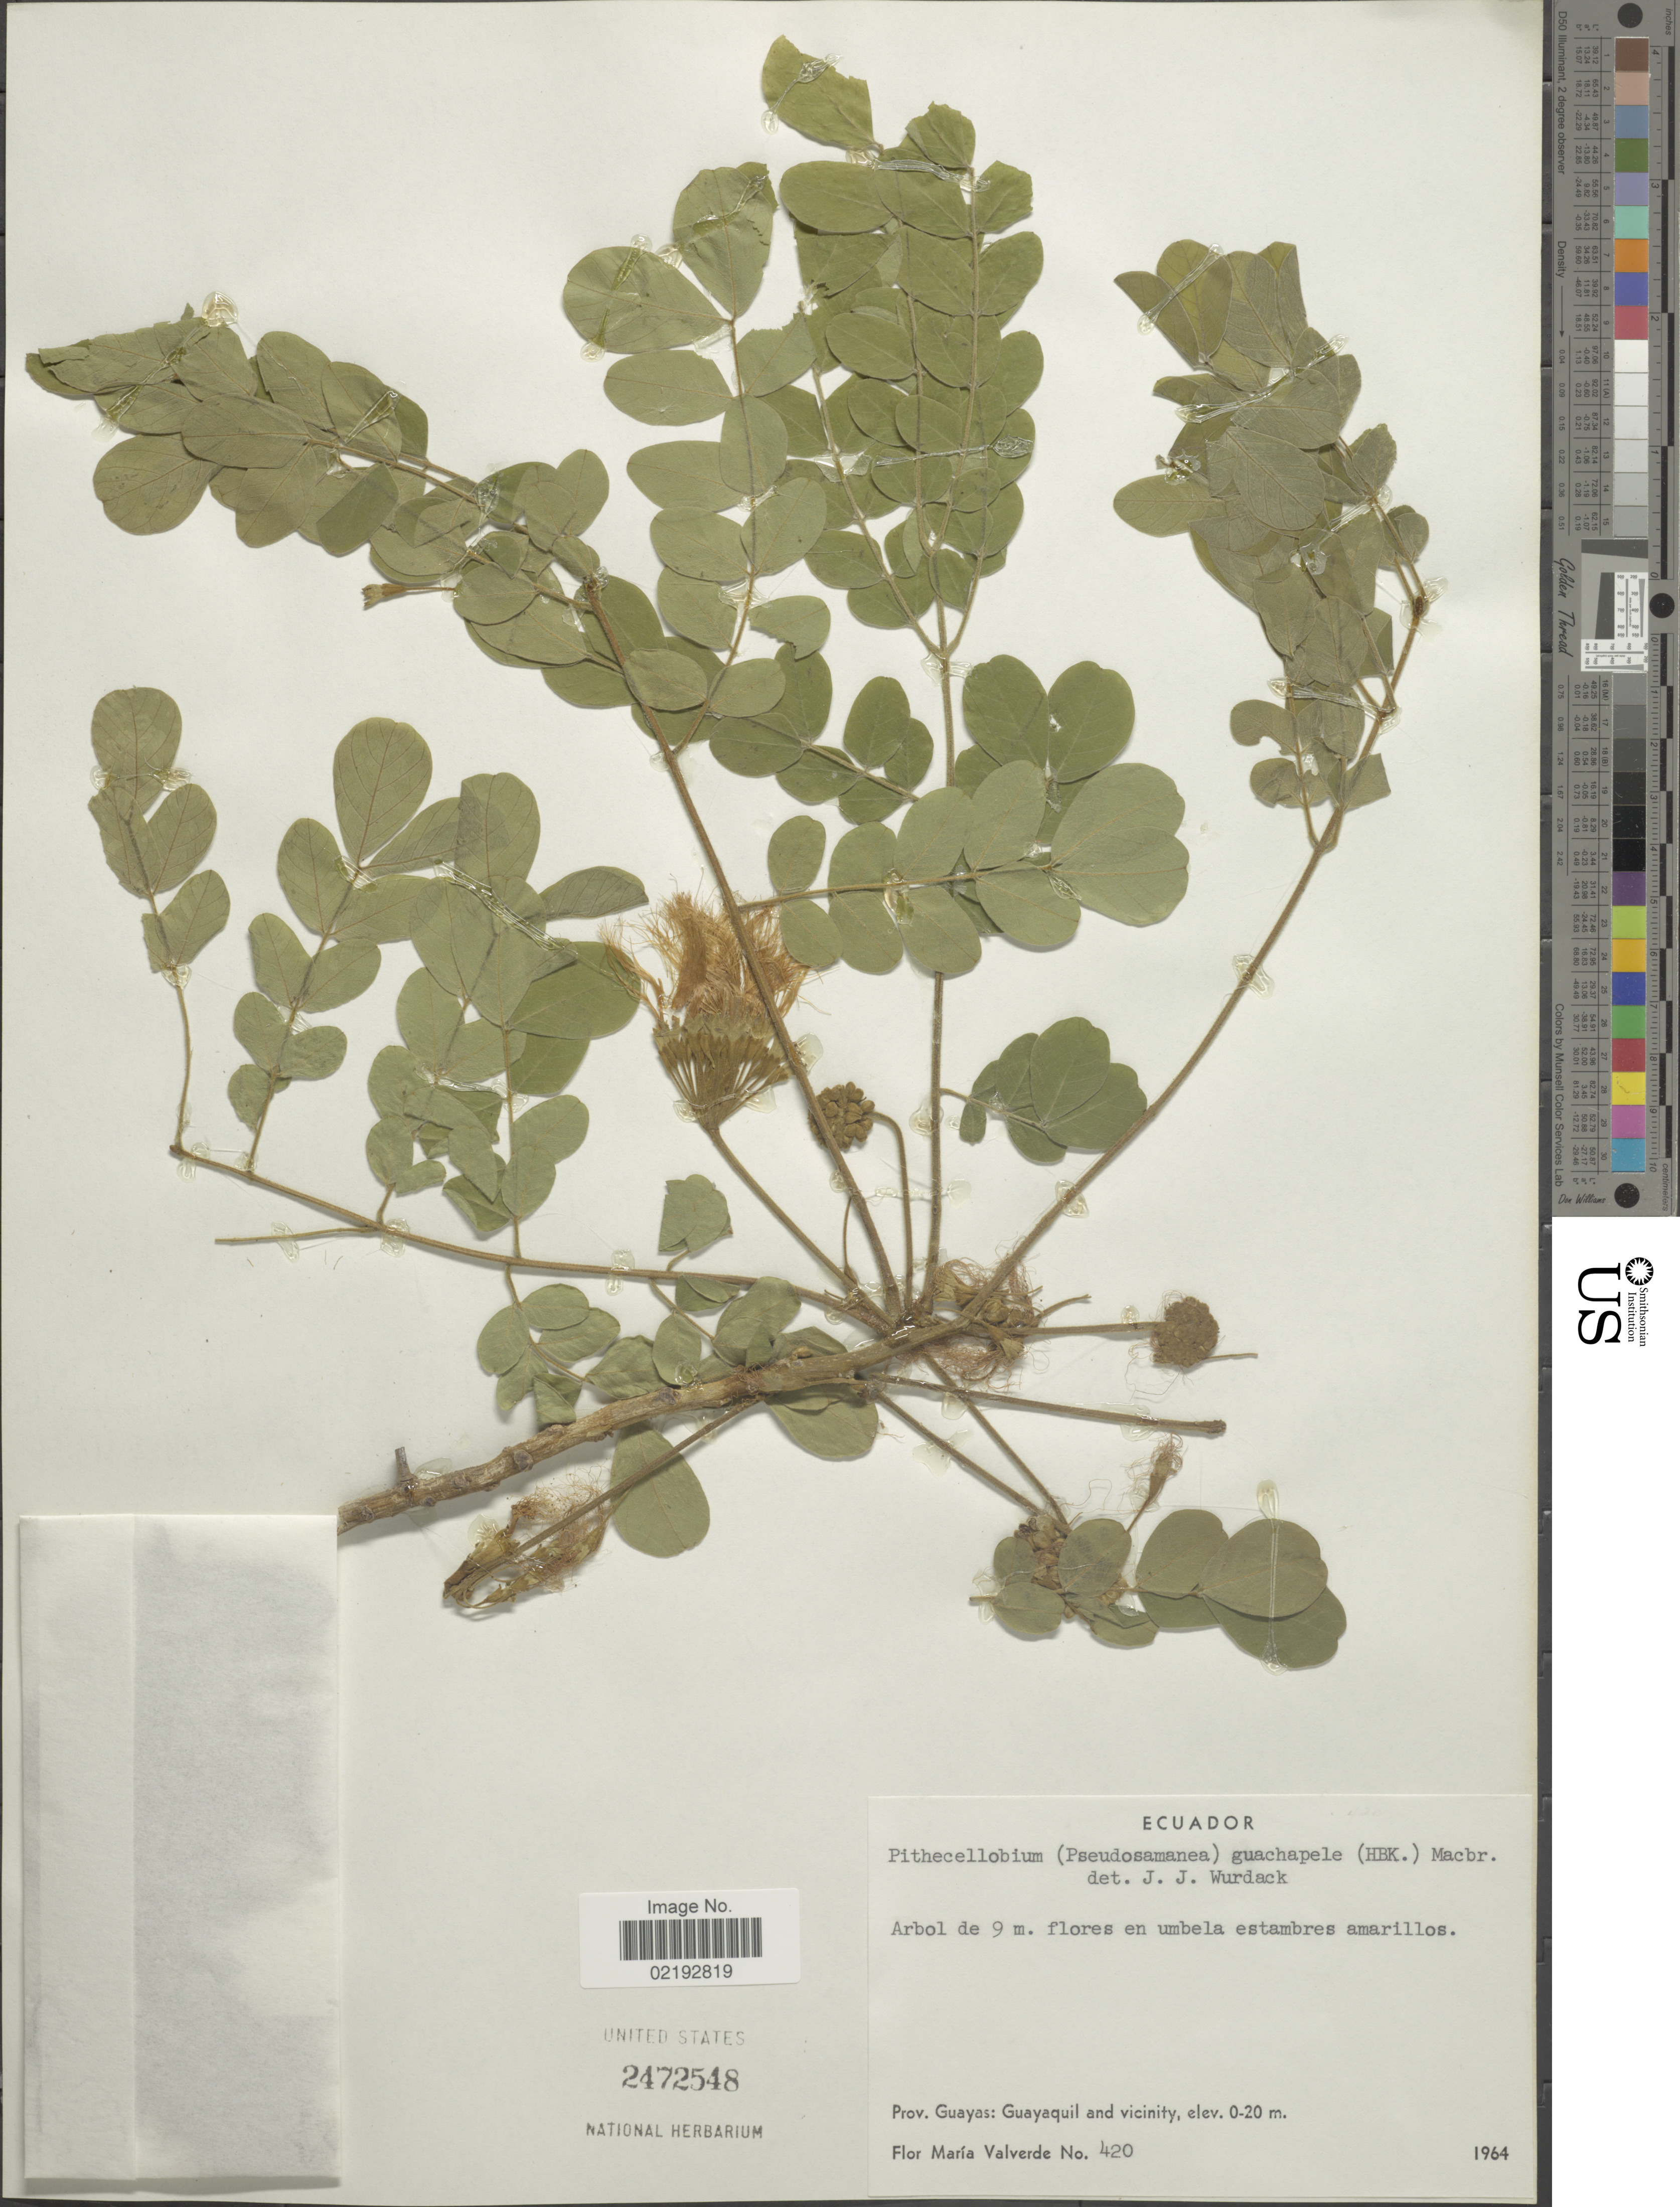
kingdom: Plantae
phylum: Tracheophyta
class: Magnoliopsida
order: Fabales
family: Fabaceae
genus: Pseudosamanea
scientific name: Pseudosamanea guachapele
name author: (Kunth) Harms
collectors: F. M. Valverde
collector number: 420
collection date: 1964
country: Ecuador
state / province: Guayas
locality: Guayaquil and Vicinity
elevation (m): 0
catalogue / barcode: US 2472548